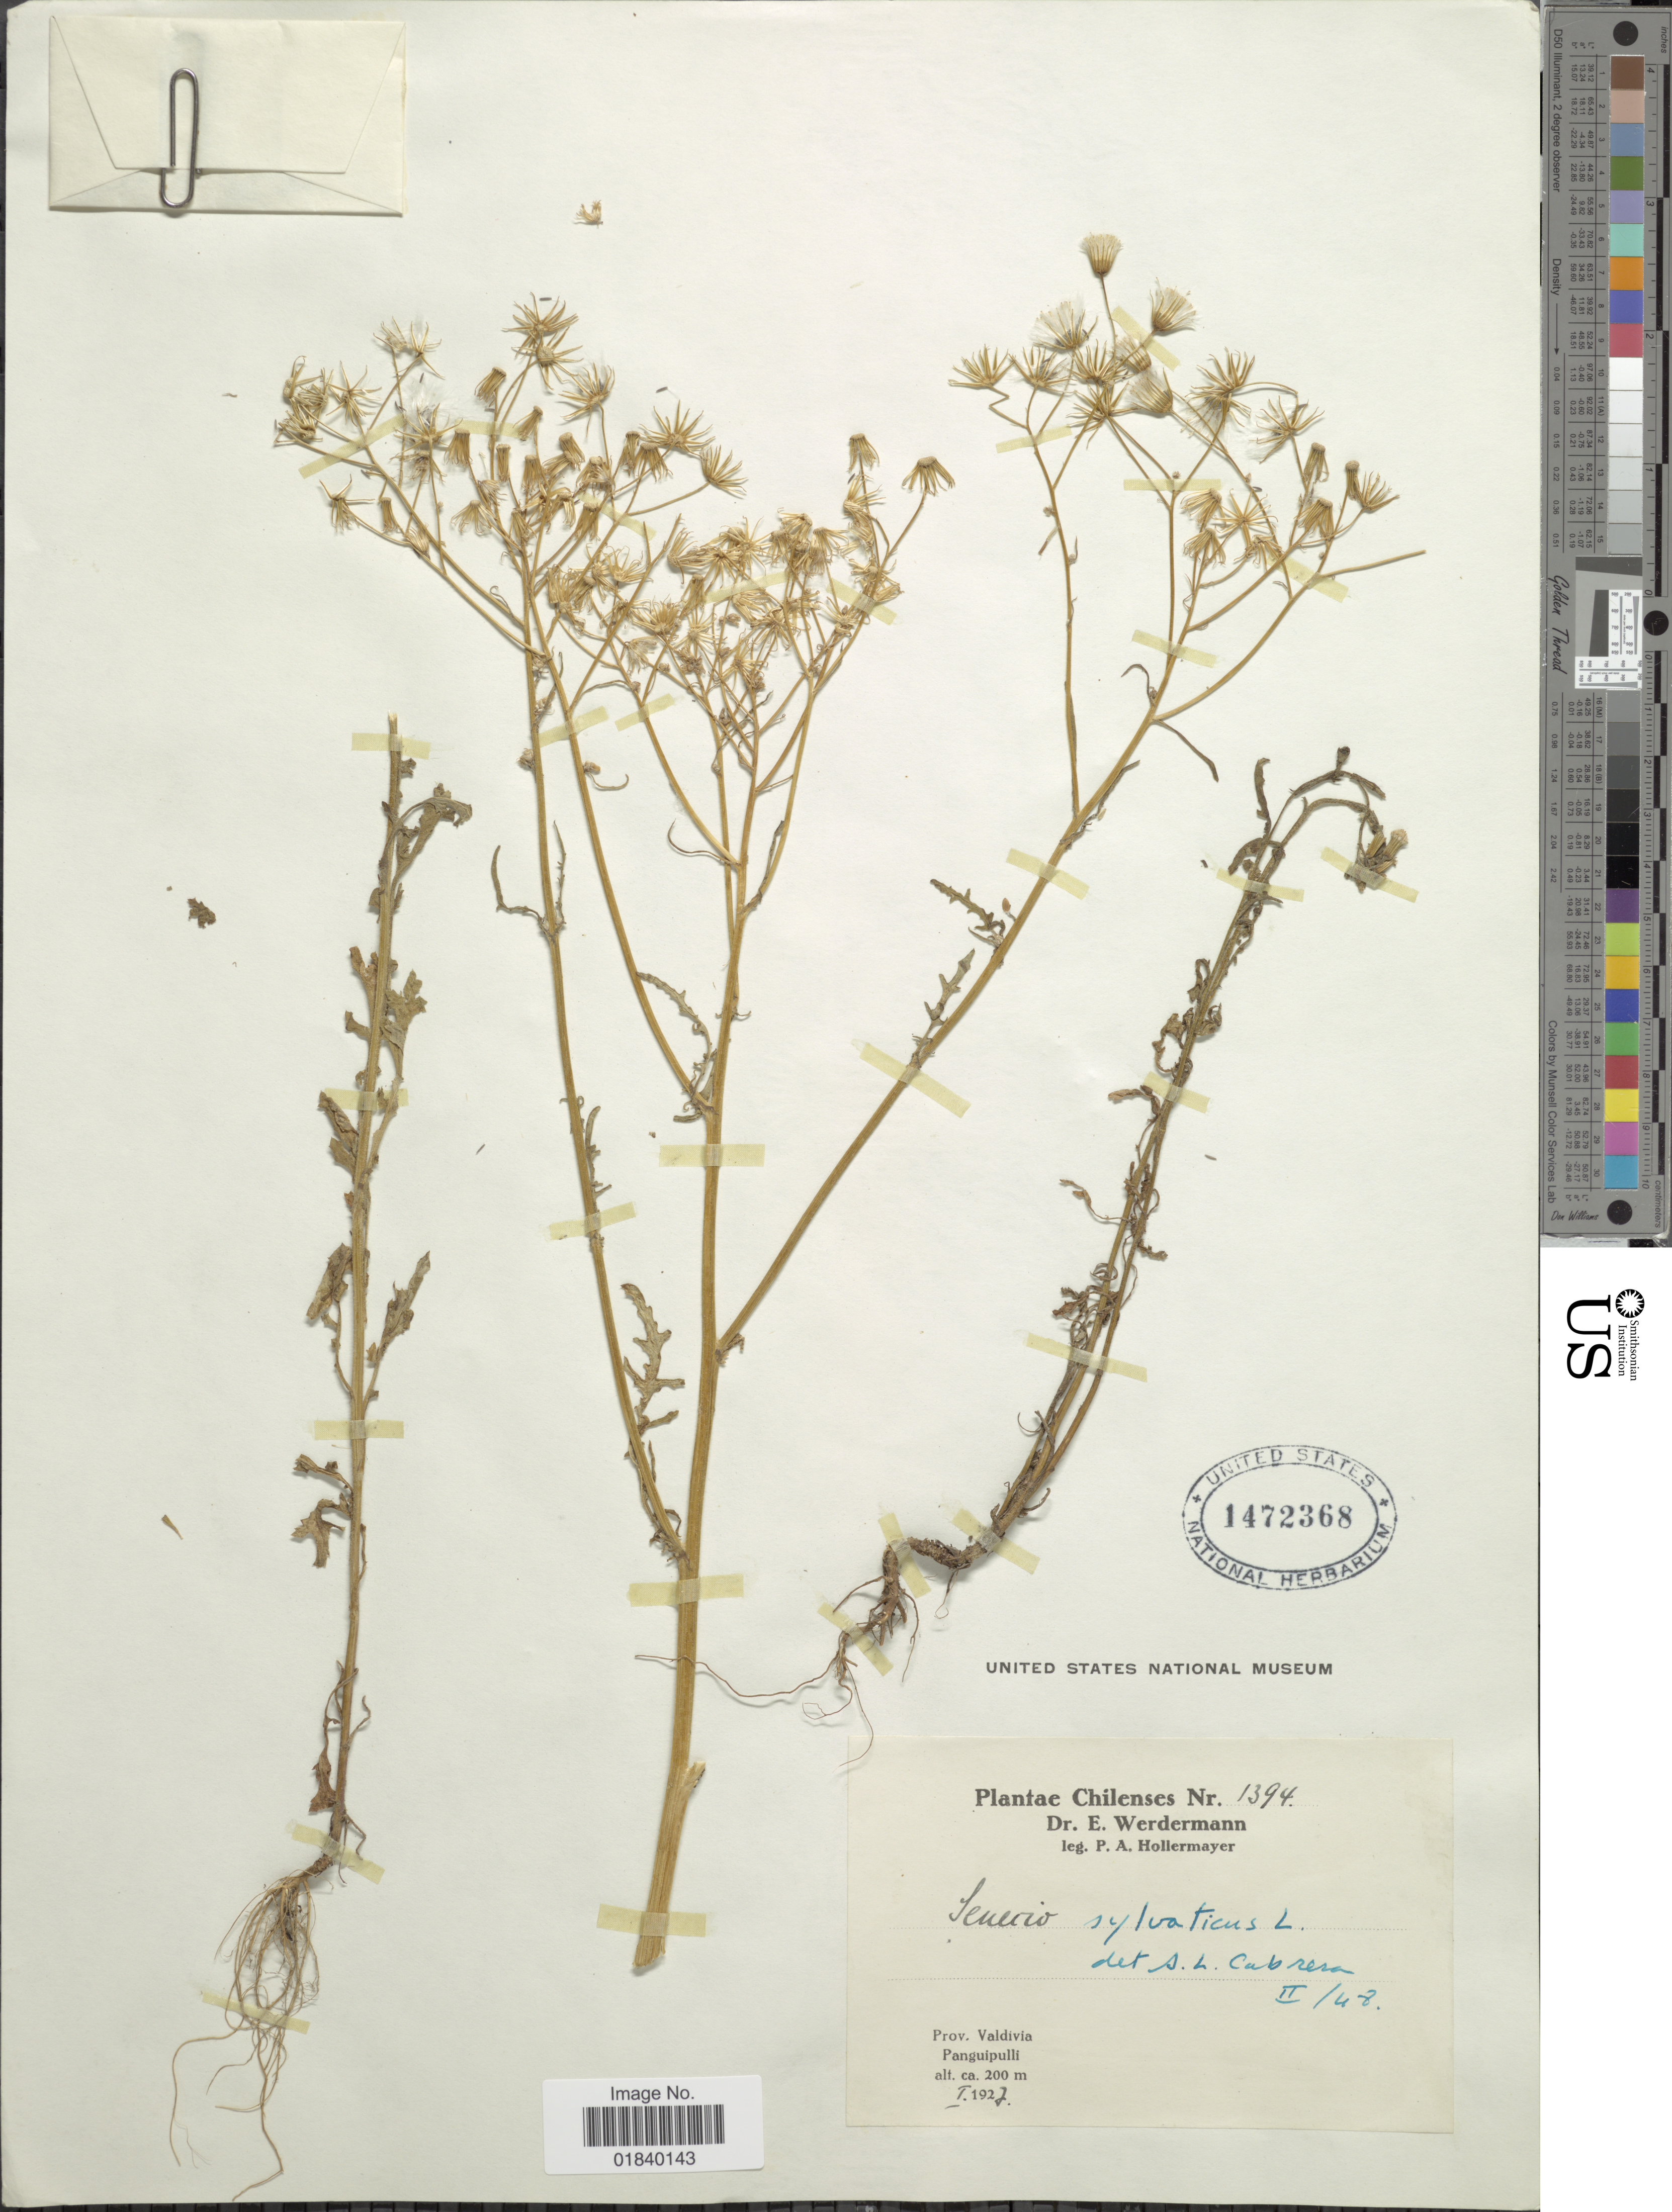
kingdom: Plantae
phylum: Tracheophyta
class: Magnoliopsida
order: Asterales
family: Asteraceae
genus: Senecio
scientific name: Senecio sylvaticus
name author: L.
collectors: P. Hollermayer & E. Wedermann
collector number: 1394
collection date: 1927-01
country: Chile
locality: Chilenses. Prov.Valdivia. Panguipuli.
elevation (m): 200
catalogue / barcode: US 1472368